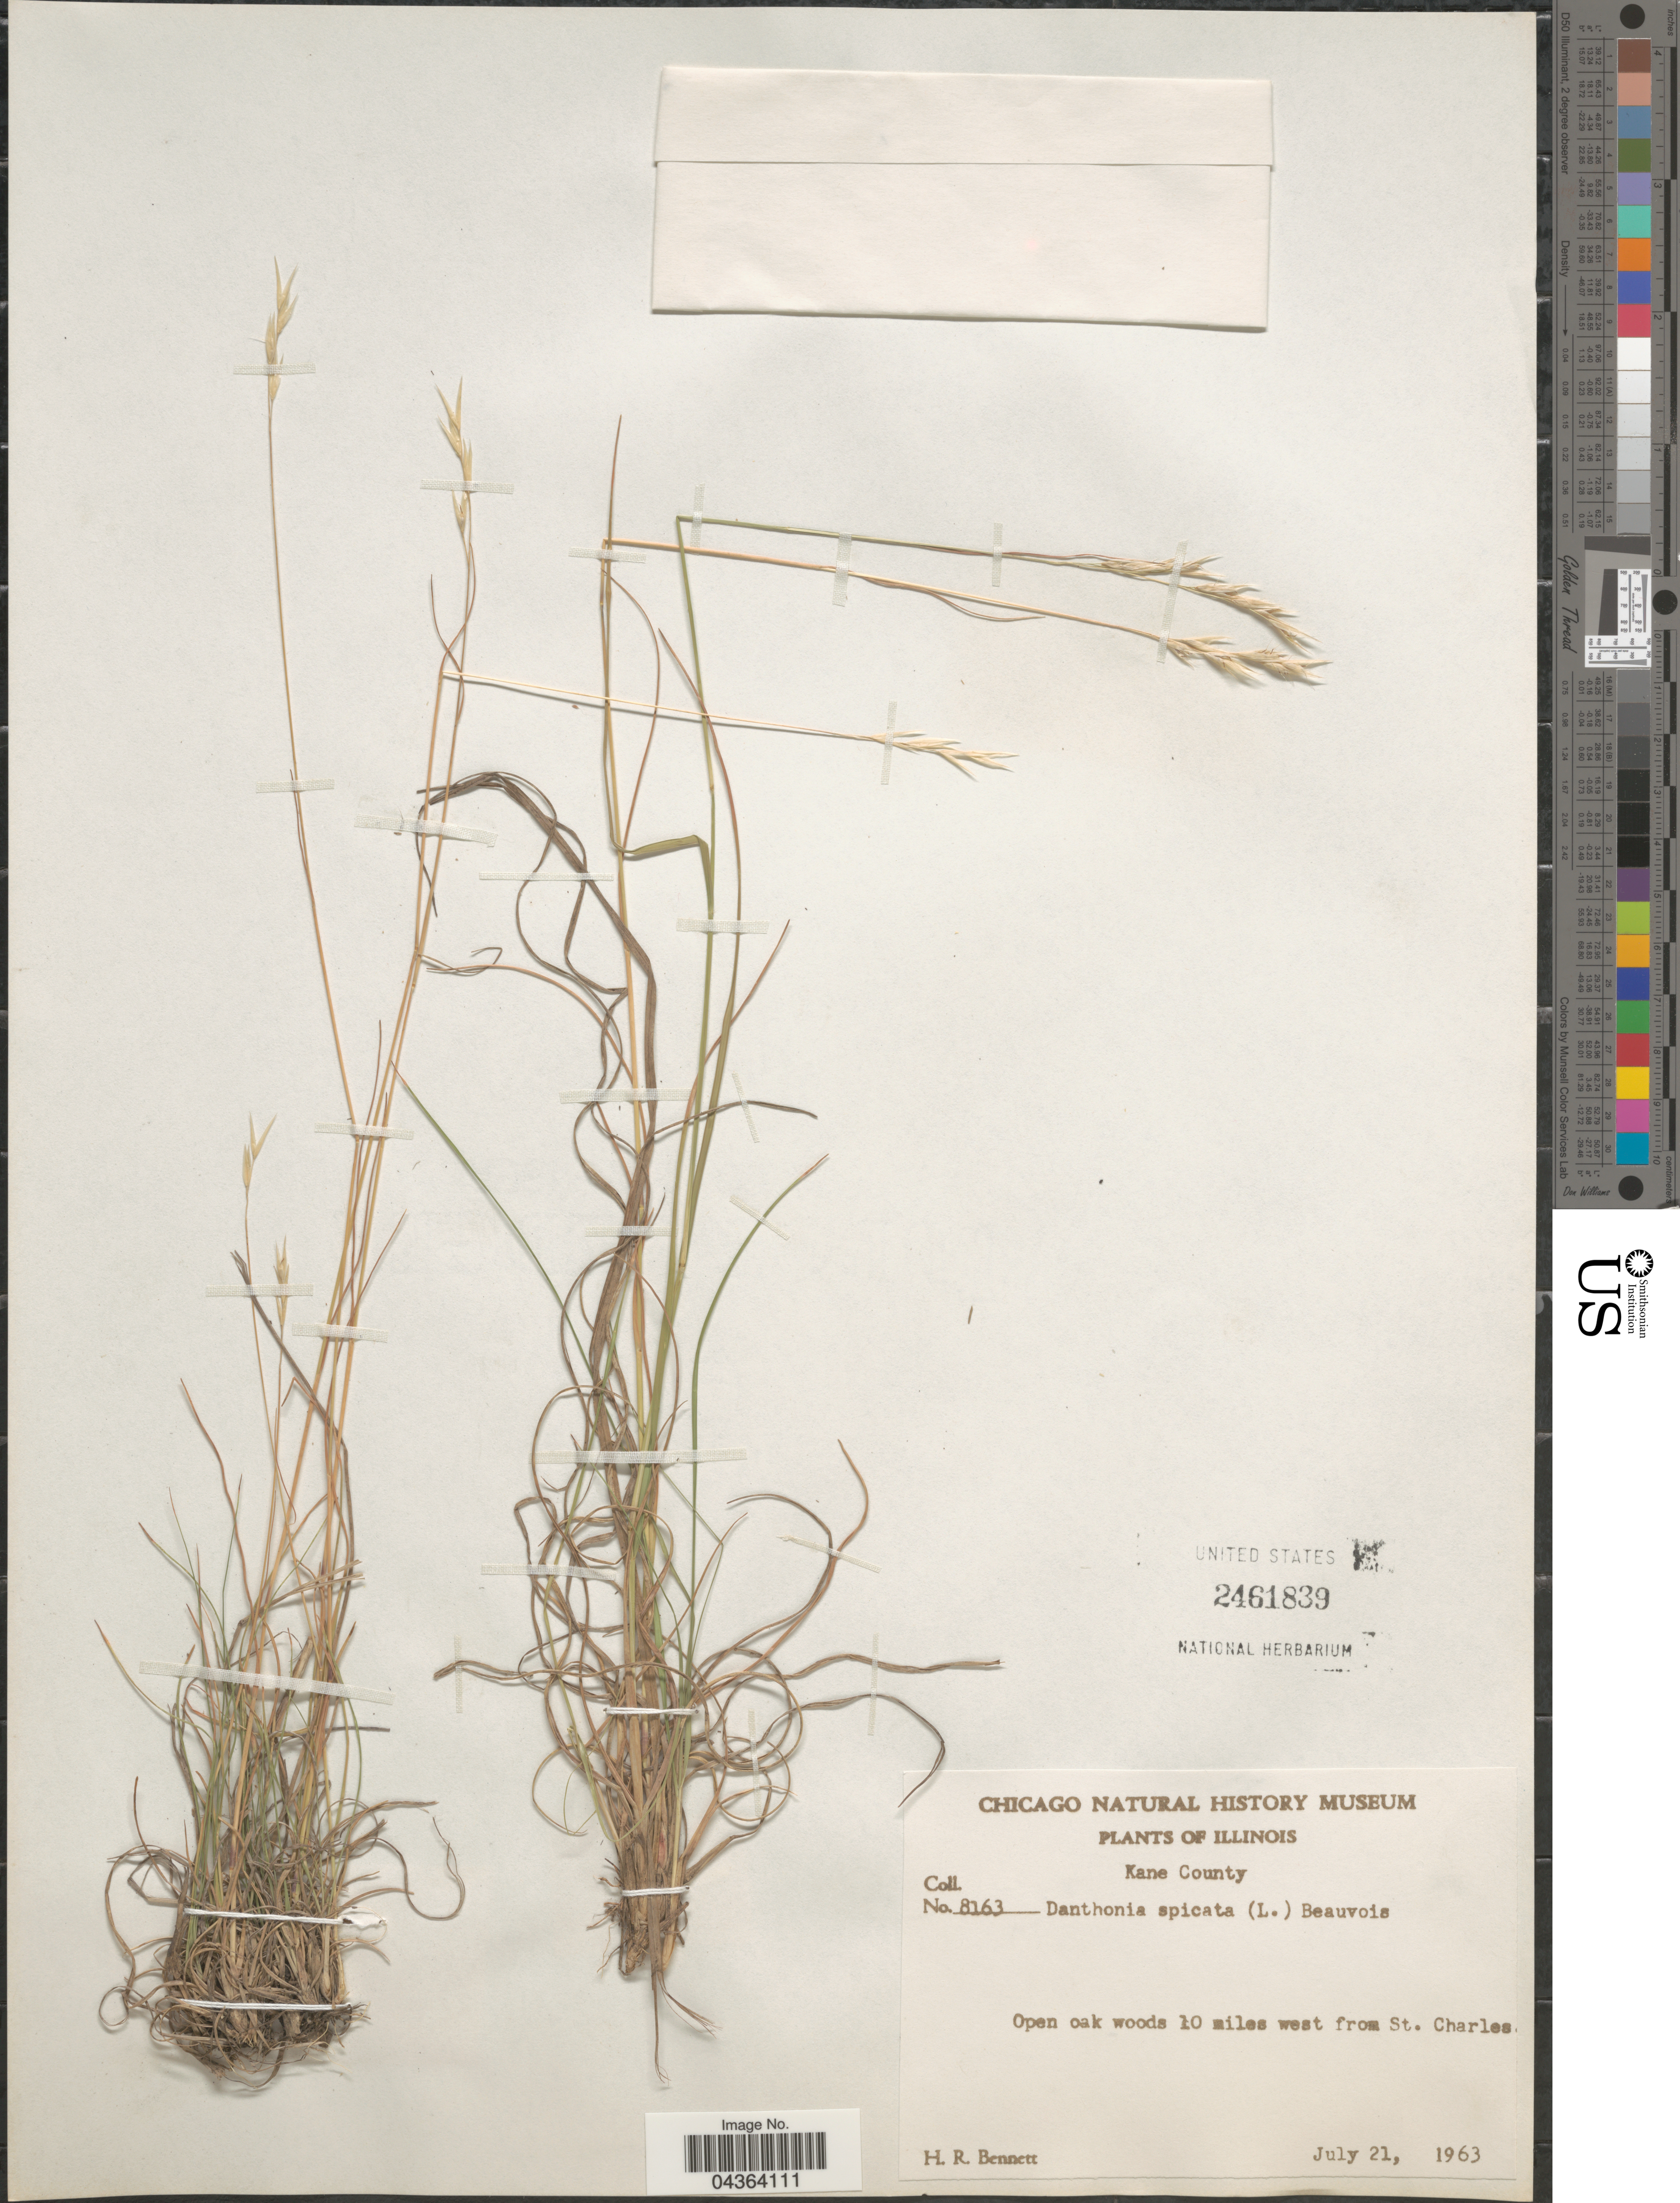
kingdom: Plantae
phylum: Tracheophyta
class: Liliopsida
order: Poales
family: Poaceae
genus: Danthonia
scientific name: Danthonia spicata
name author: (L.) P. Beauv. ex Roem. & Schult.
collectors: H. R. Bennett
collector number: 8163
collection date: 1963-07-21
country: United States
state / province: Illinois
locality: Kane County. Open oak woods 10 miles west from St. Charles.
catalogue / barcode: US 2461839